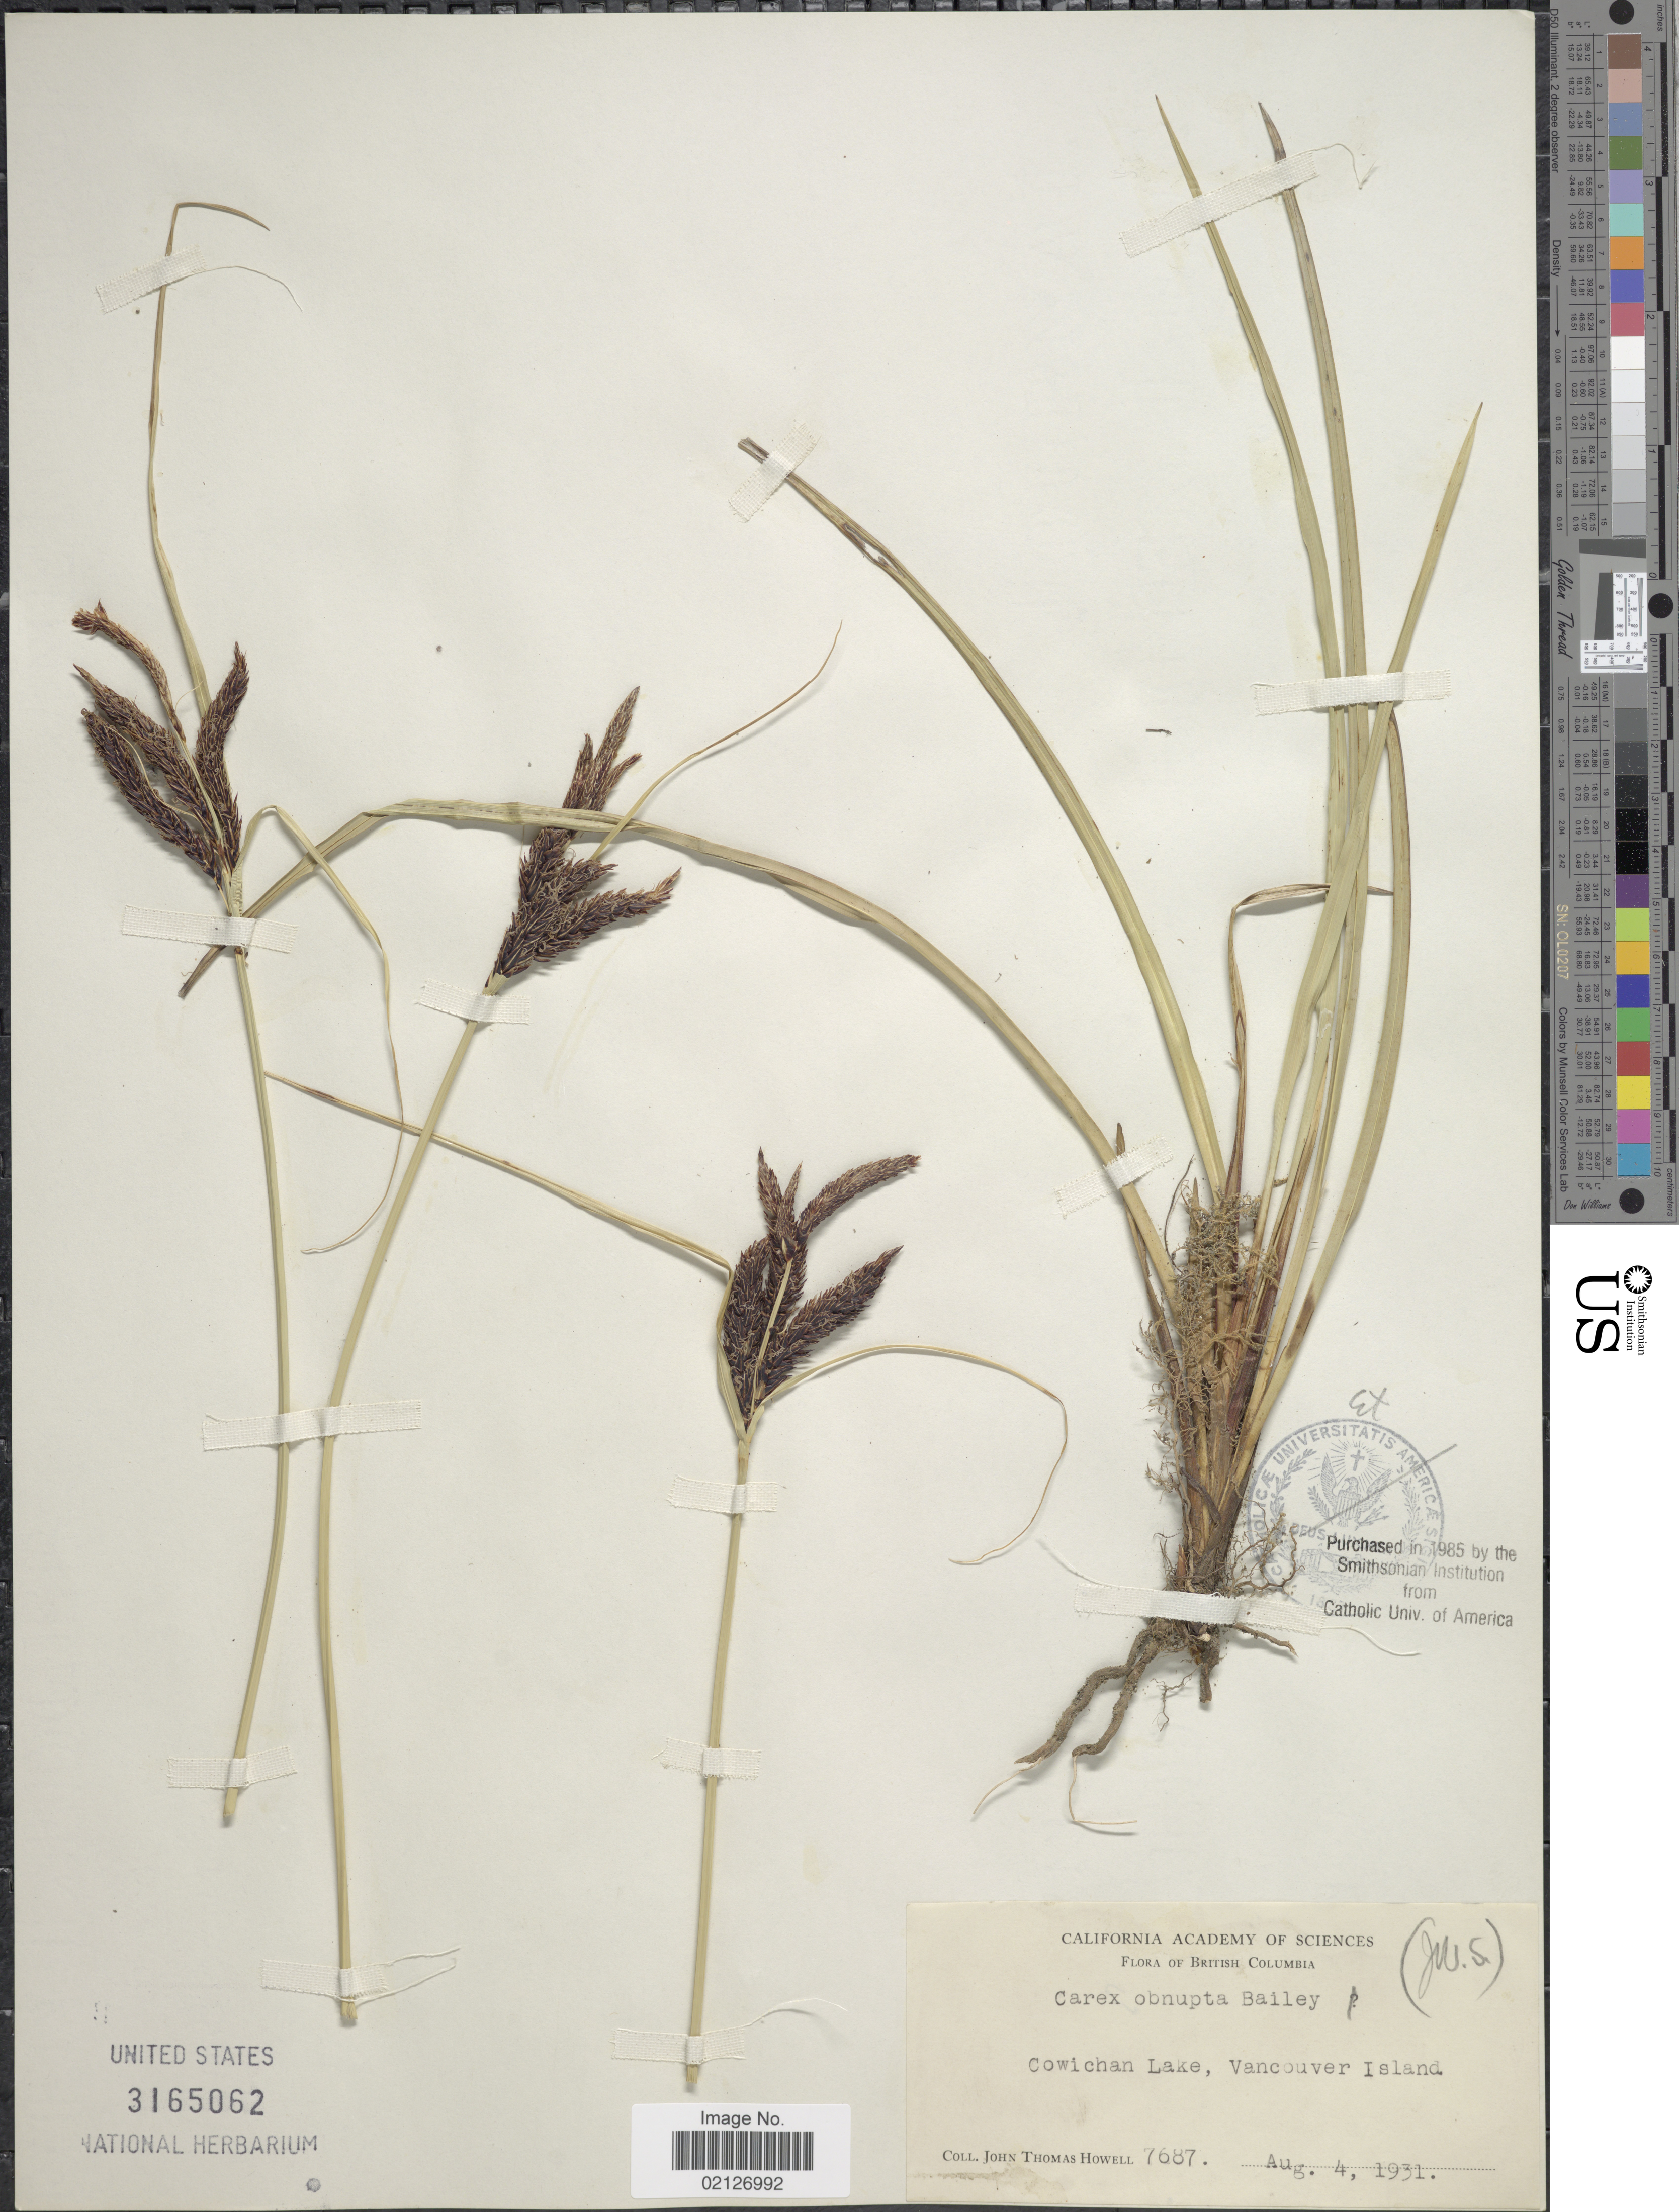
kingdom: Plantae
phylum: Tracheophyta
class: Liliopsida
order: Poales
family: Cyperaceae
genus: Carex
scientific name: Carex obnupta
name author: L.H. Bailey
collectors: J. T. Howell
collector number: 7687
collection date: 1931-08-04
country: Canada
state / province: British Columbia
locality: Cowichan Lake, Vancouver Island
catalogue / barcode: US 3165062